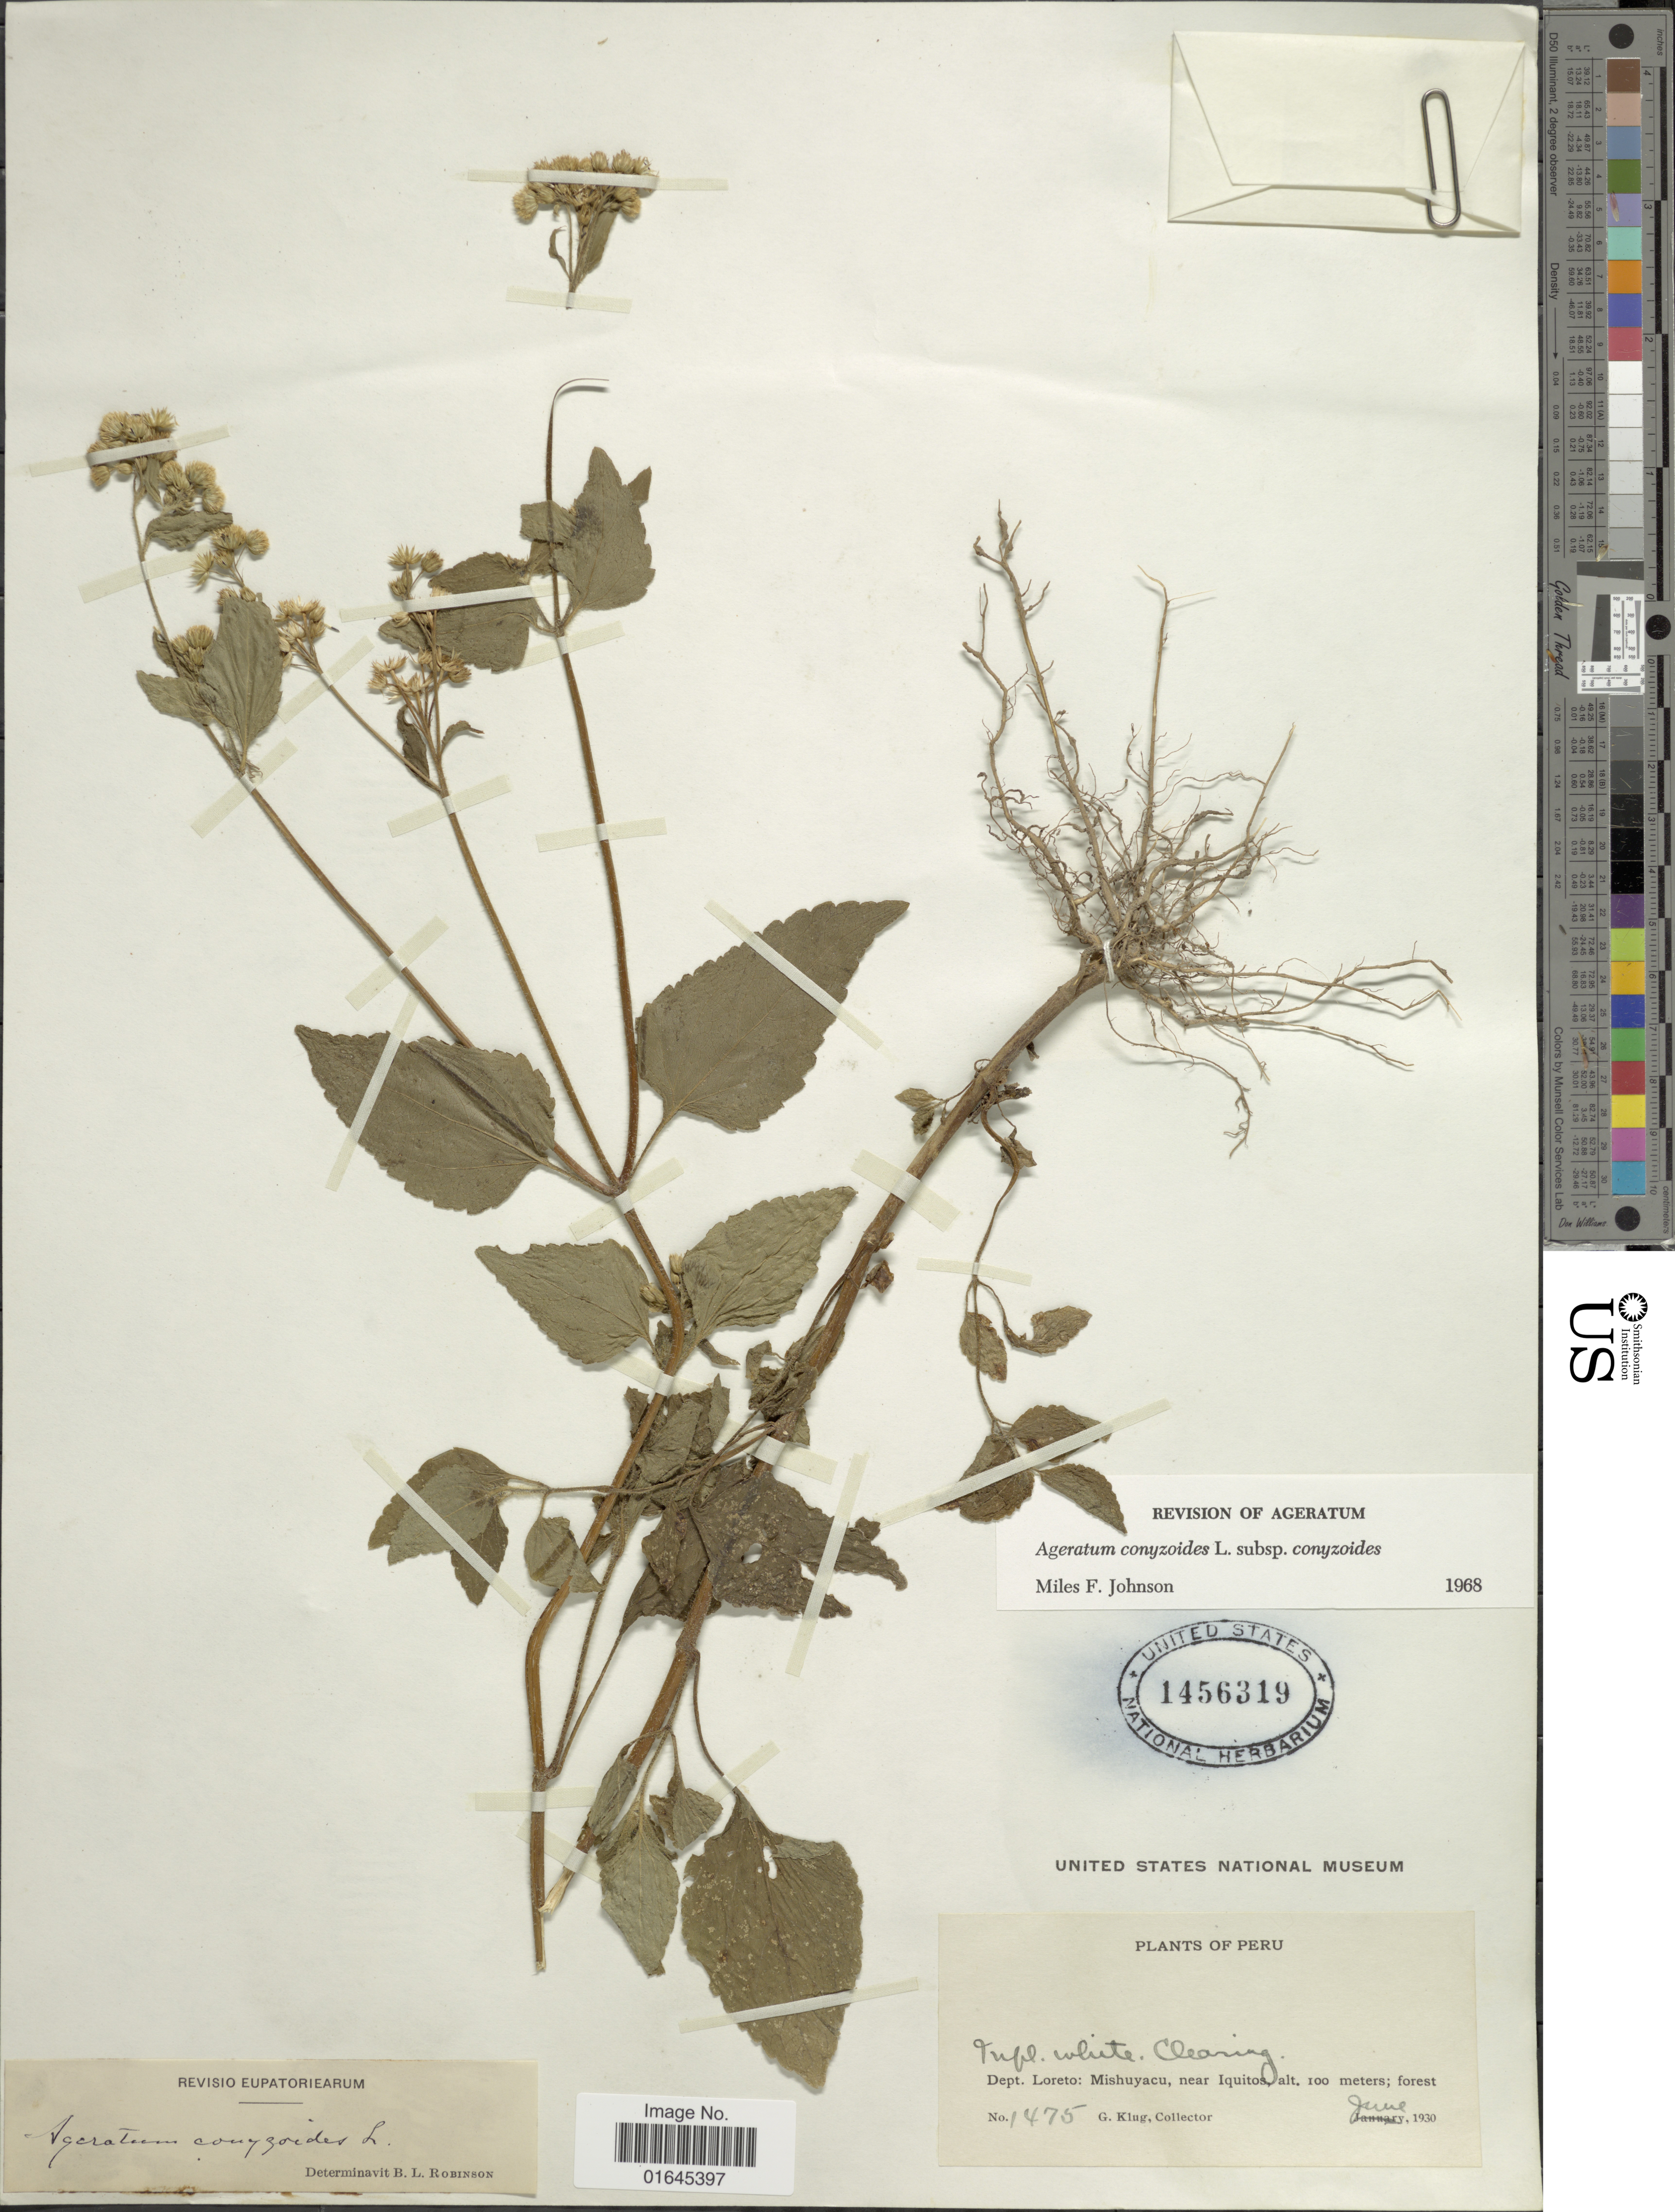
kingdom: Plantae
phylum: Tracheophyta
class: Magnoliopsida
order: Asterales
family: Asteraceae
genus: Ageratum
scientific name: Ageratum conyzoides subsp. conyzoides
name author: L.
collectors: G. Klug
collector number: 1475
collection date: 1930-06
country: Peru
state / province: Loreto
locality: Mishuyacu, near Iquitos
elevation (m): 100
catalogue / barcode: US 1456319